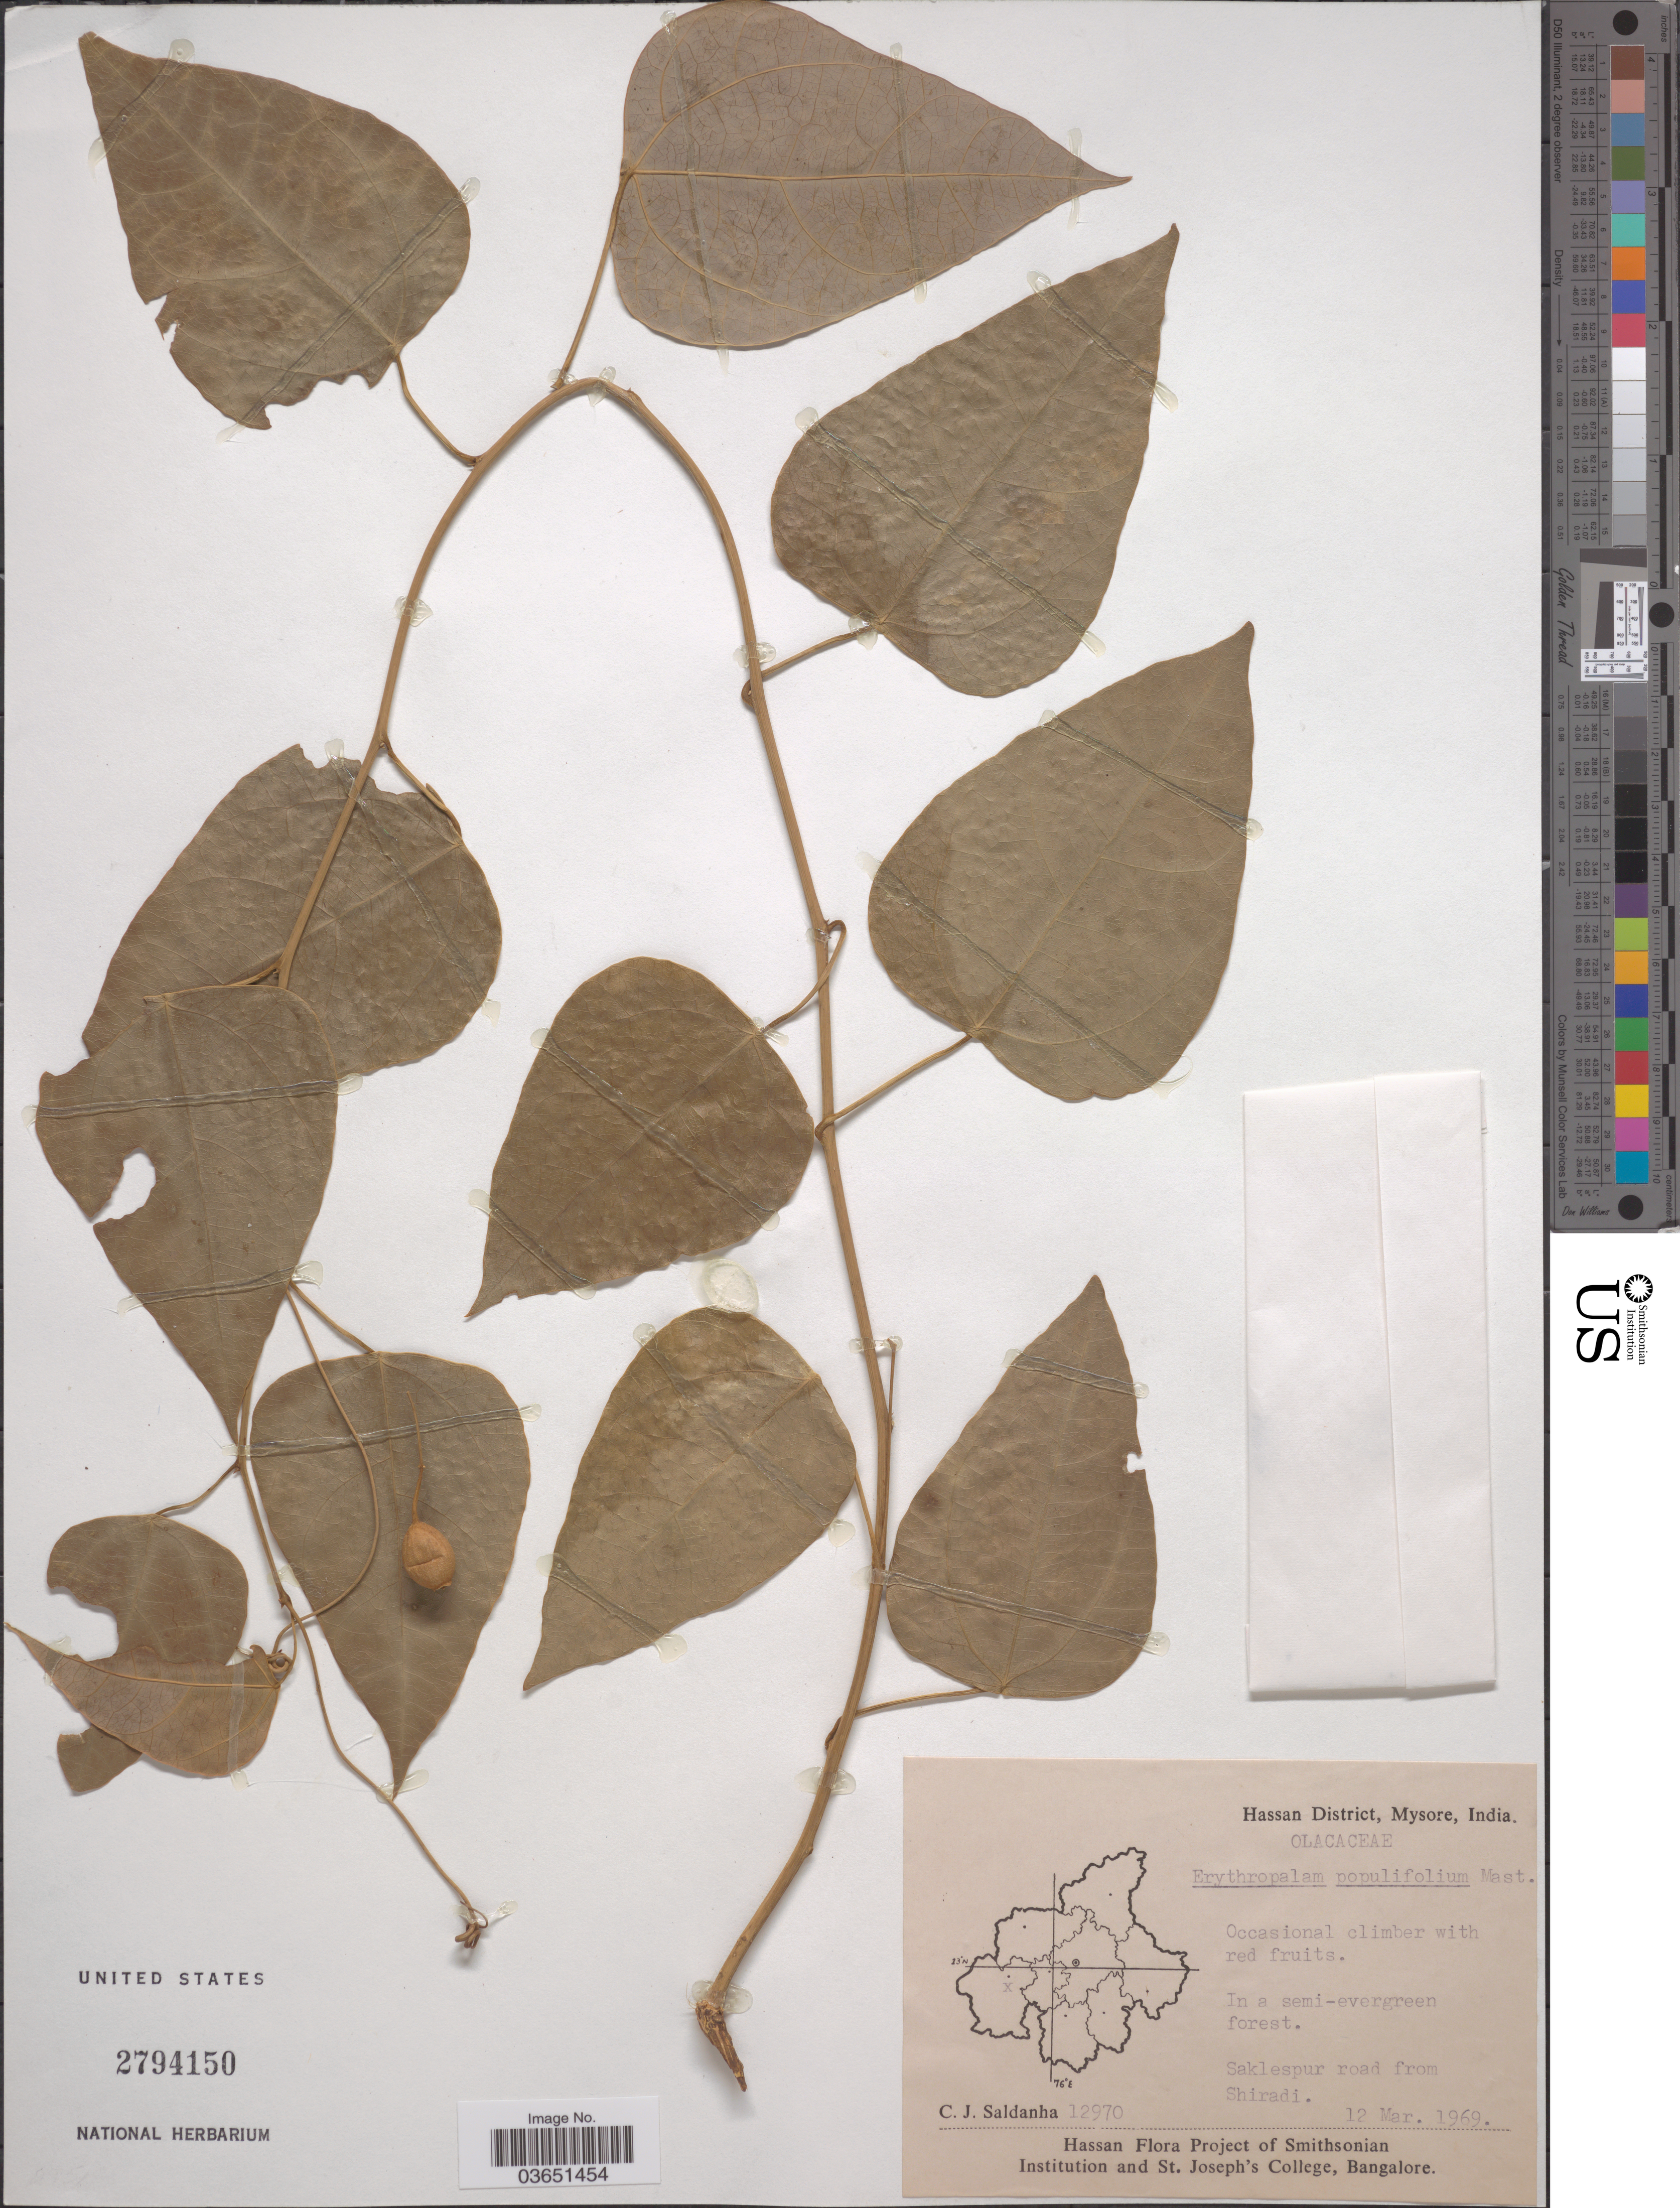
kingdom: Plantae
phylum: Tracheophyta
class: Magnoliopsida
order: Santalales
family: Erythropalaceae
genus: Erythropalum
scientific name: Erythropalum scandens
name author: Blume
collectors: C. J. Saldanha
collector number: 12970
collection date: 1969-03-12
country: India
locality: Hassan District, Mysore. Saklespur road from Shiradi.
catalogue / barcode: US 2794150